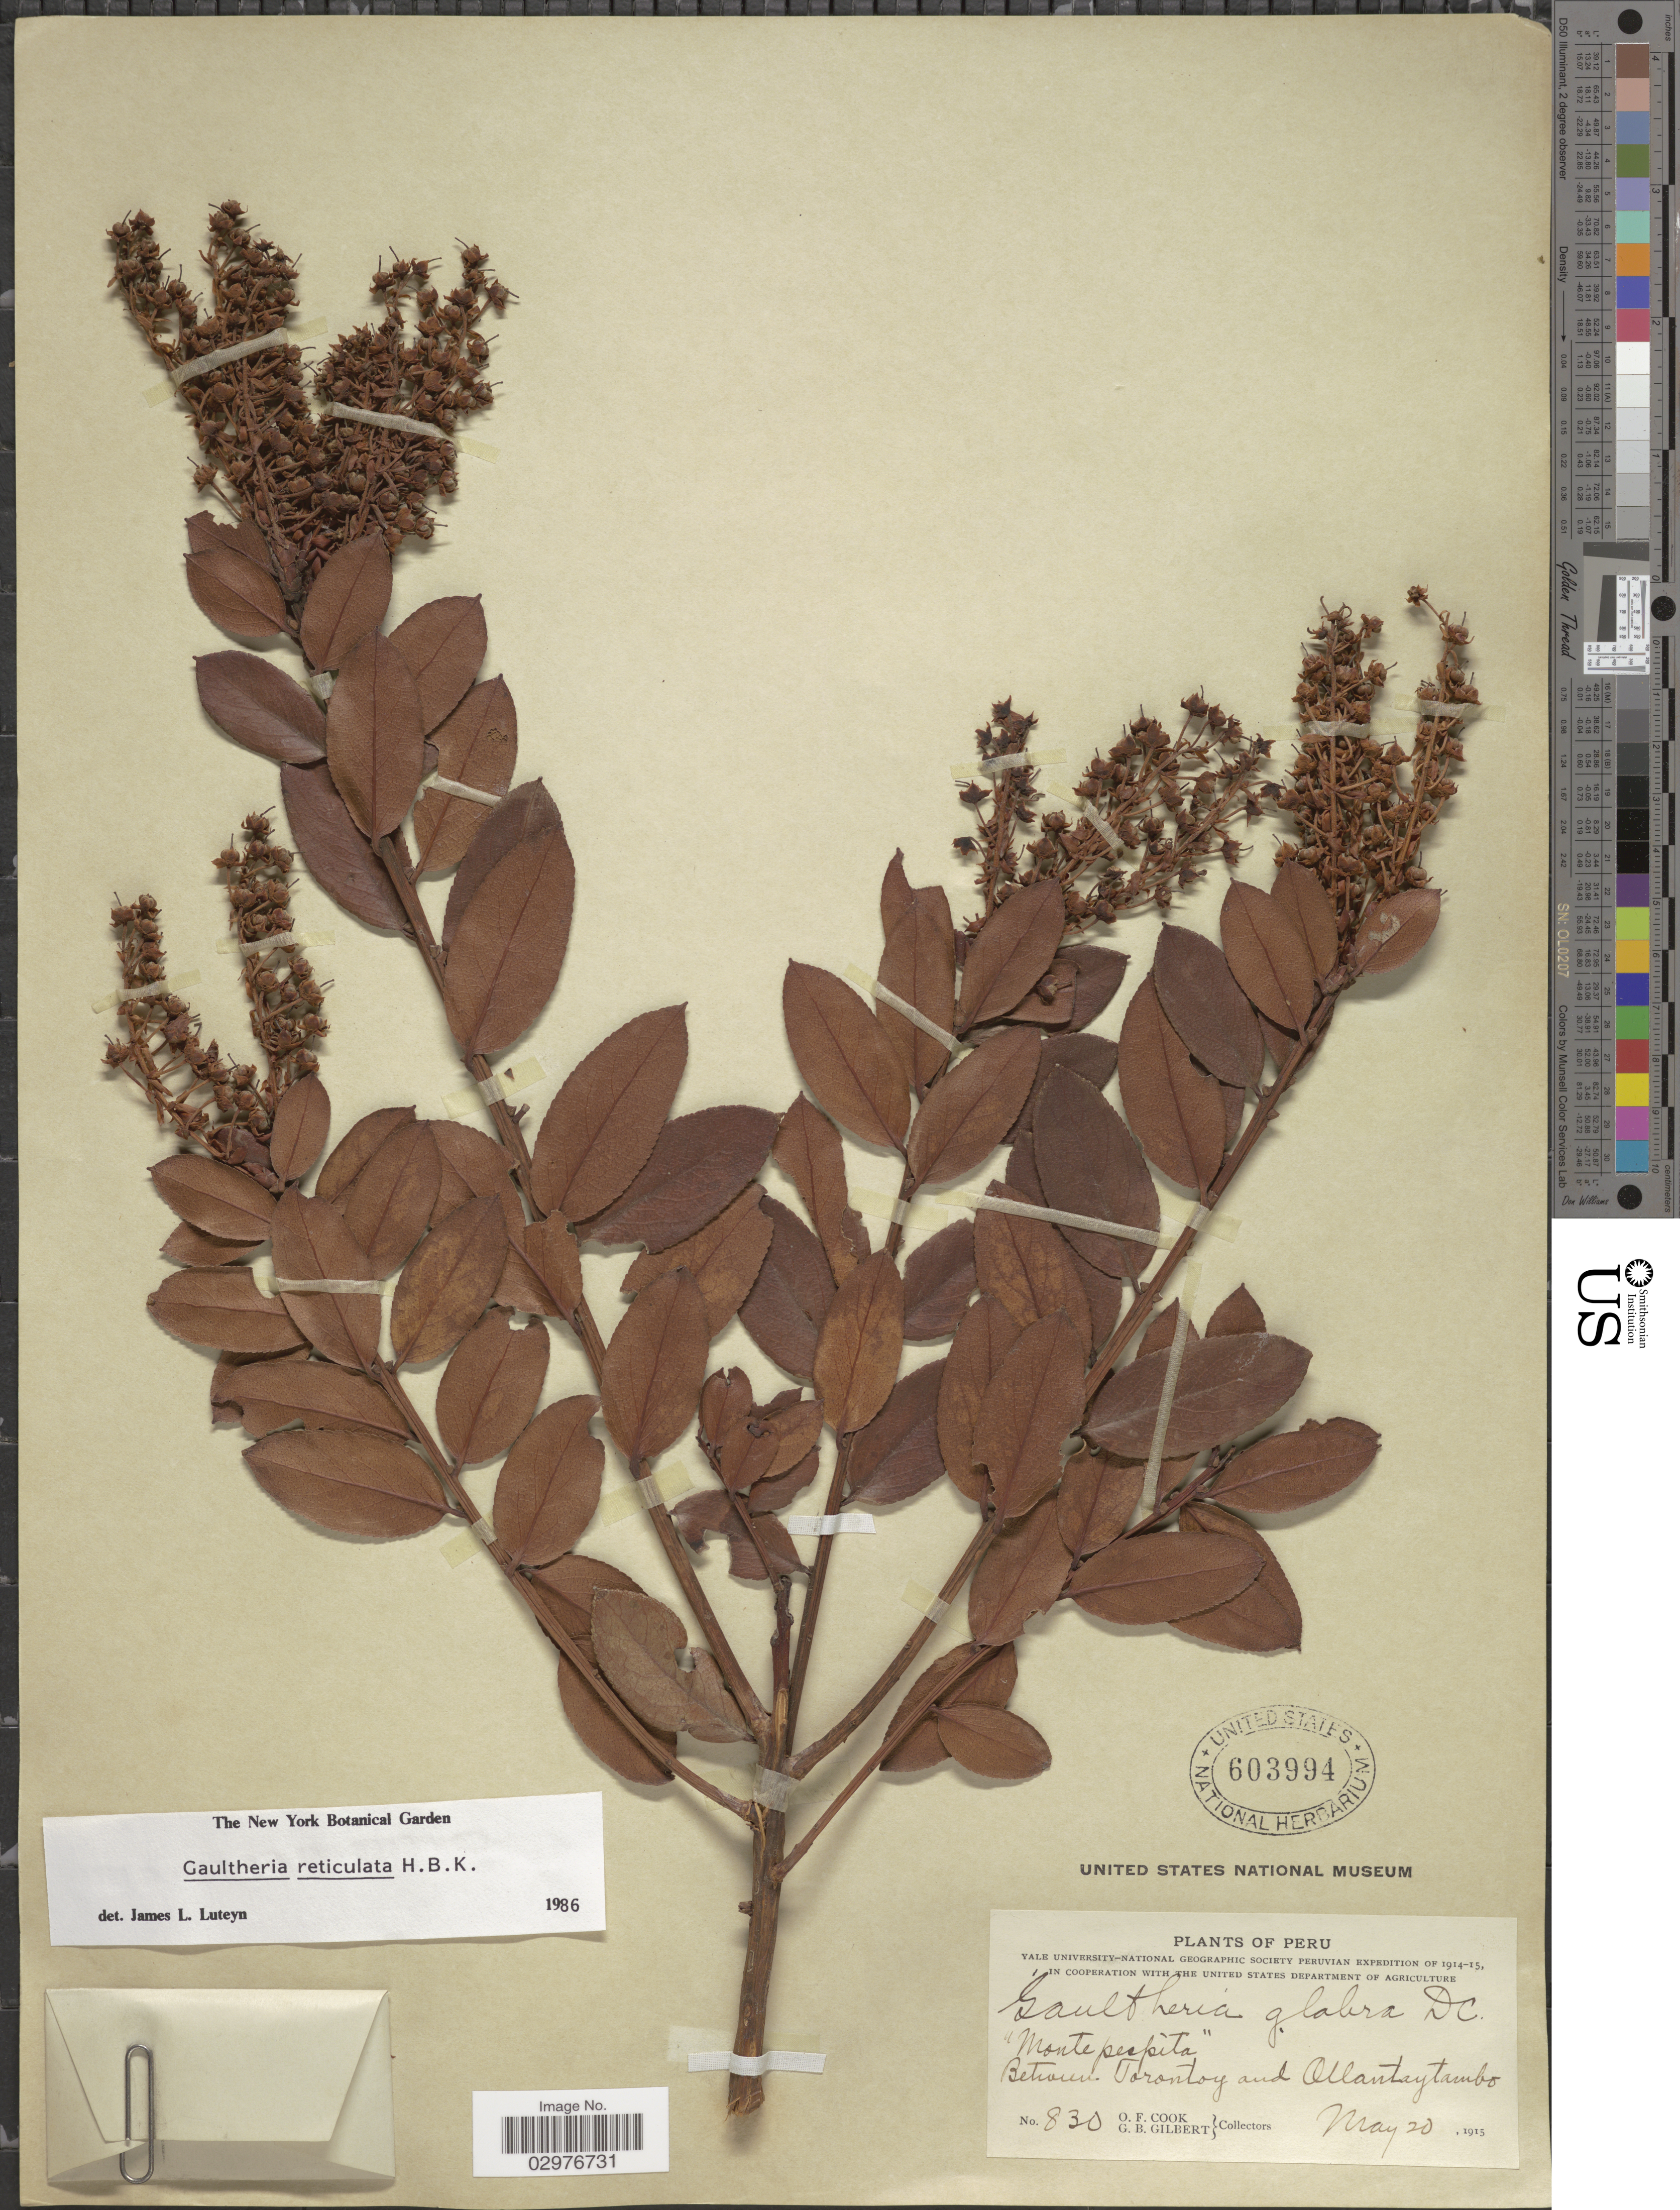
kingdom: Plantae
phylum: Tracheophyta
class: Magnoliopsida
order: Ericales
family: Ericaceae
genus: Gaultheria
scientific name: Gaultheria reticulata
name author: Kunth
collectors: O. F. Cook & G. B. Gilbert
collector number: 830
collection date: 1915-05-20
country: Peru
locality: Between Torontoy and Ollantaytambo.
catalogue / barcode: US 603994